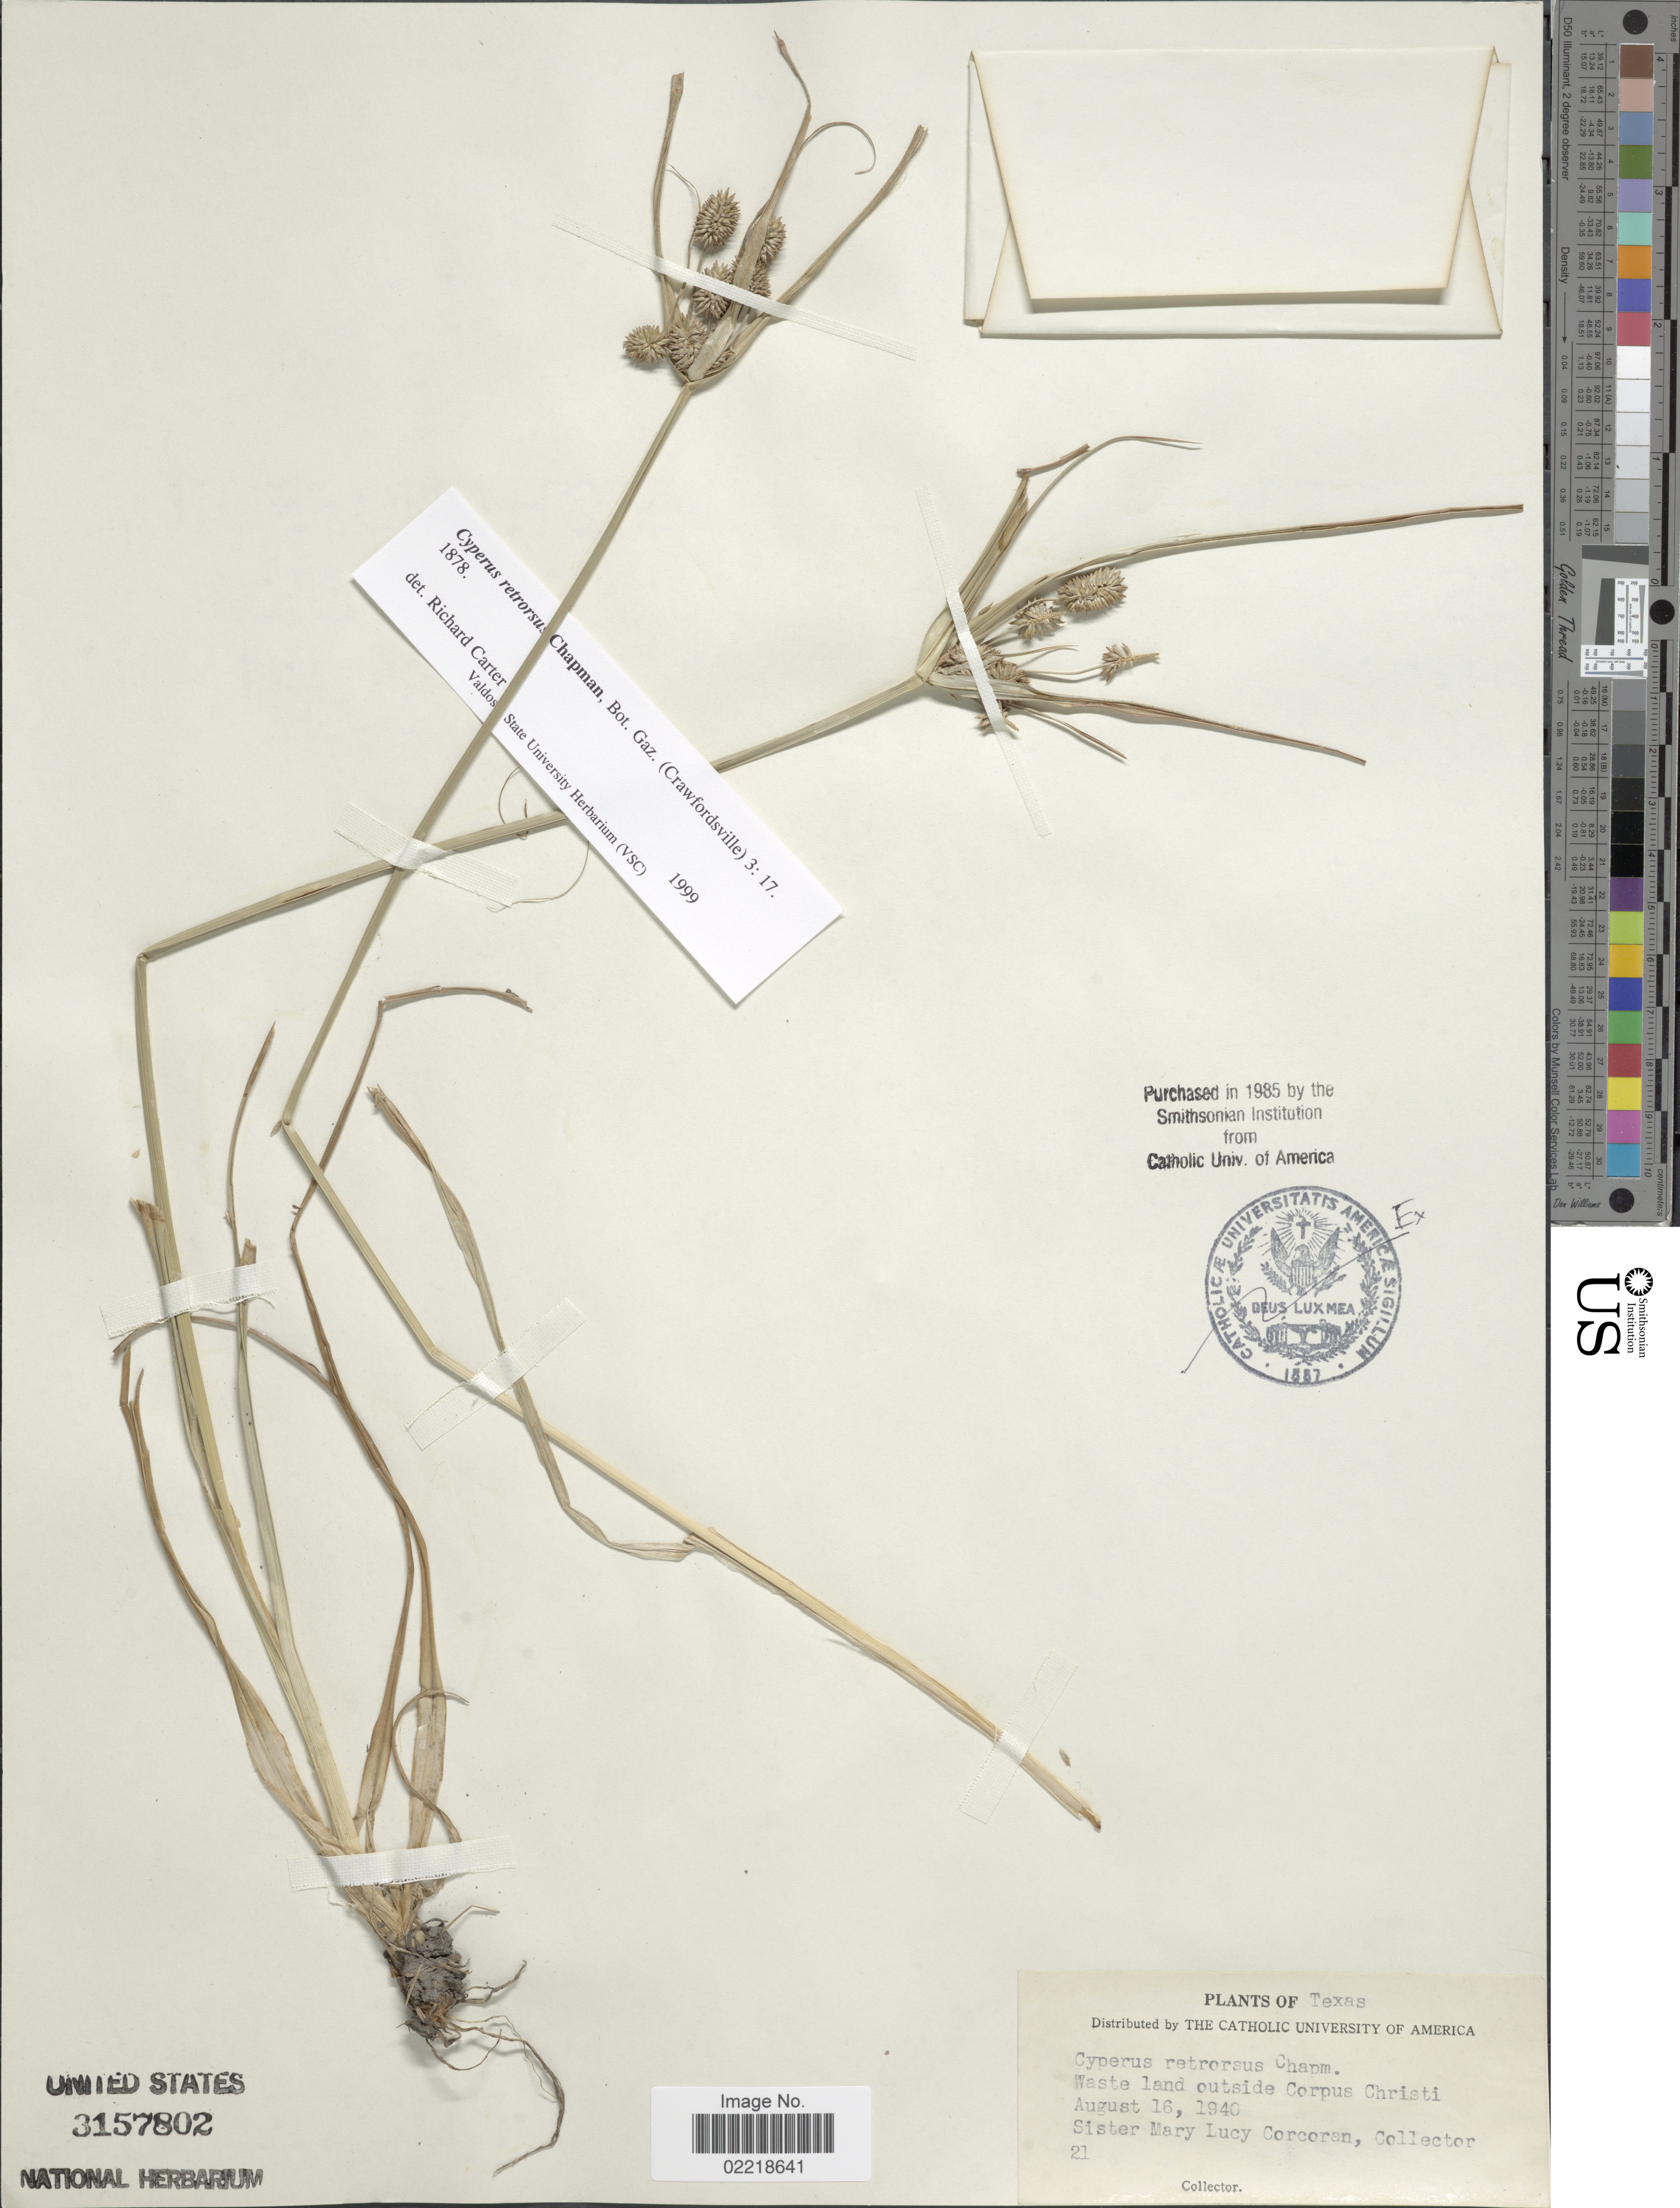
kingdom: Plantae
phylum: Tracheophyta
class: Liliopsida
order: Poales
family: Cyperaceae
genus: Cyperus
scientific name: Cyperus retrorsus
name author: Chapm.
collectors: M. Corcoran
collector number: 21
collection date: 1940-08-16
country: United States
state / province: Texas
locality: Outside Corpus Christi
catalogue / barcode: US 3157802